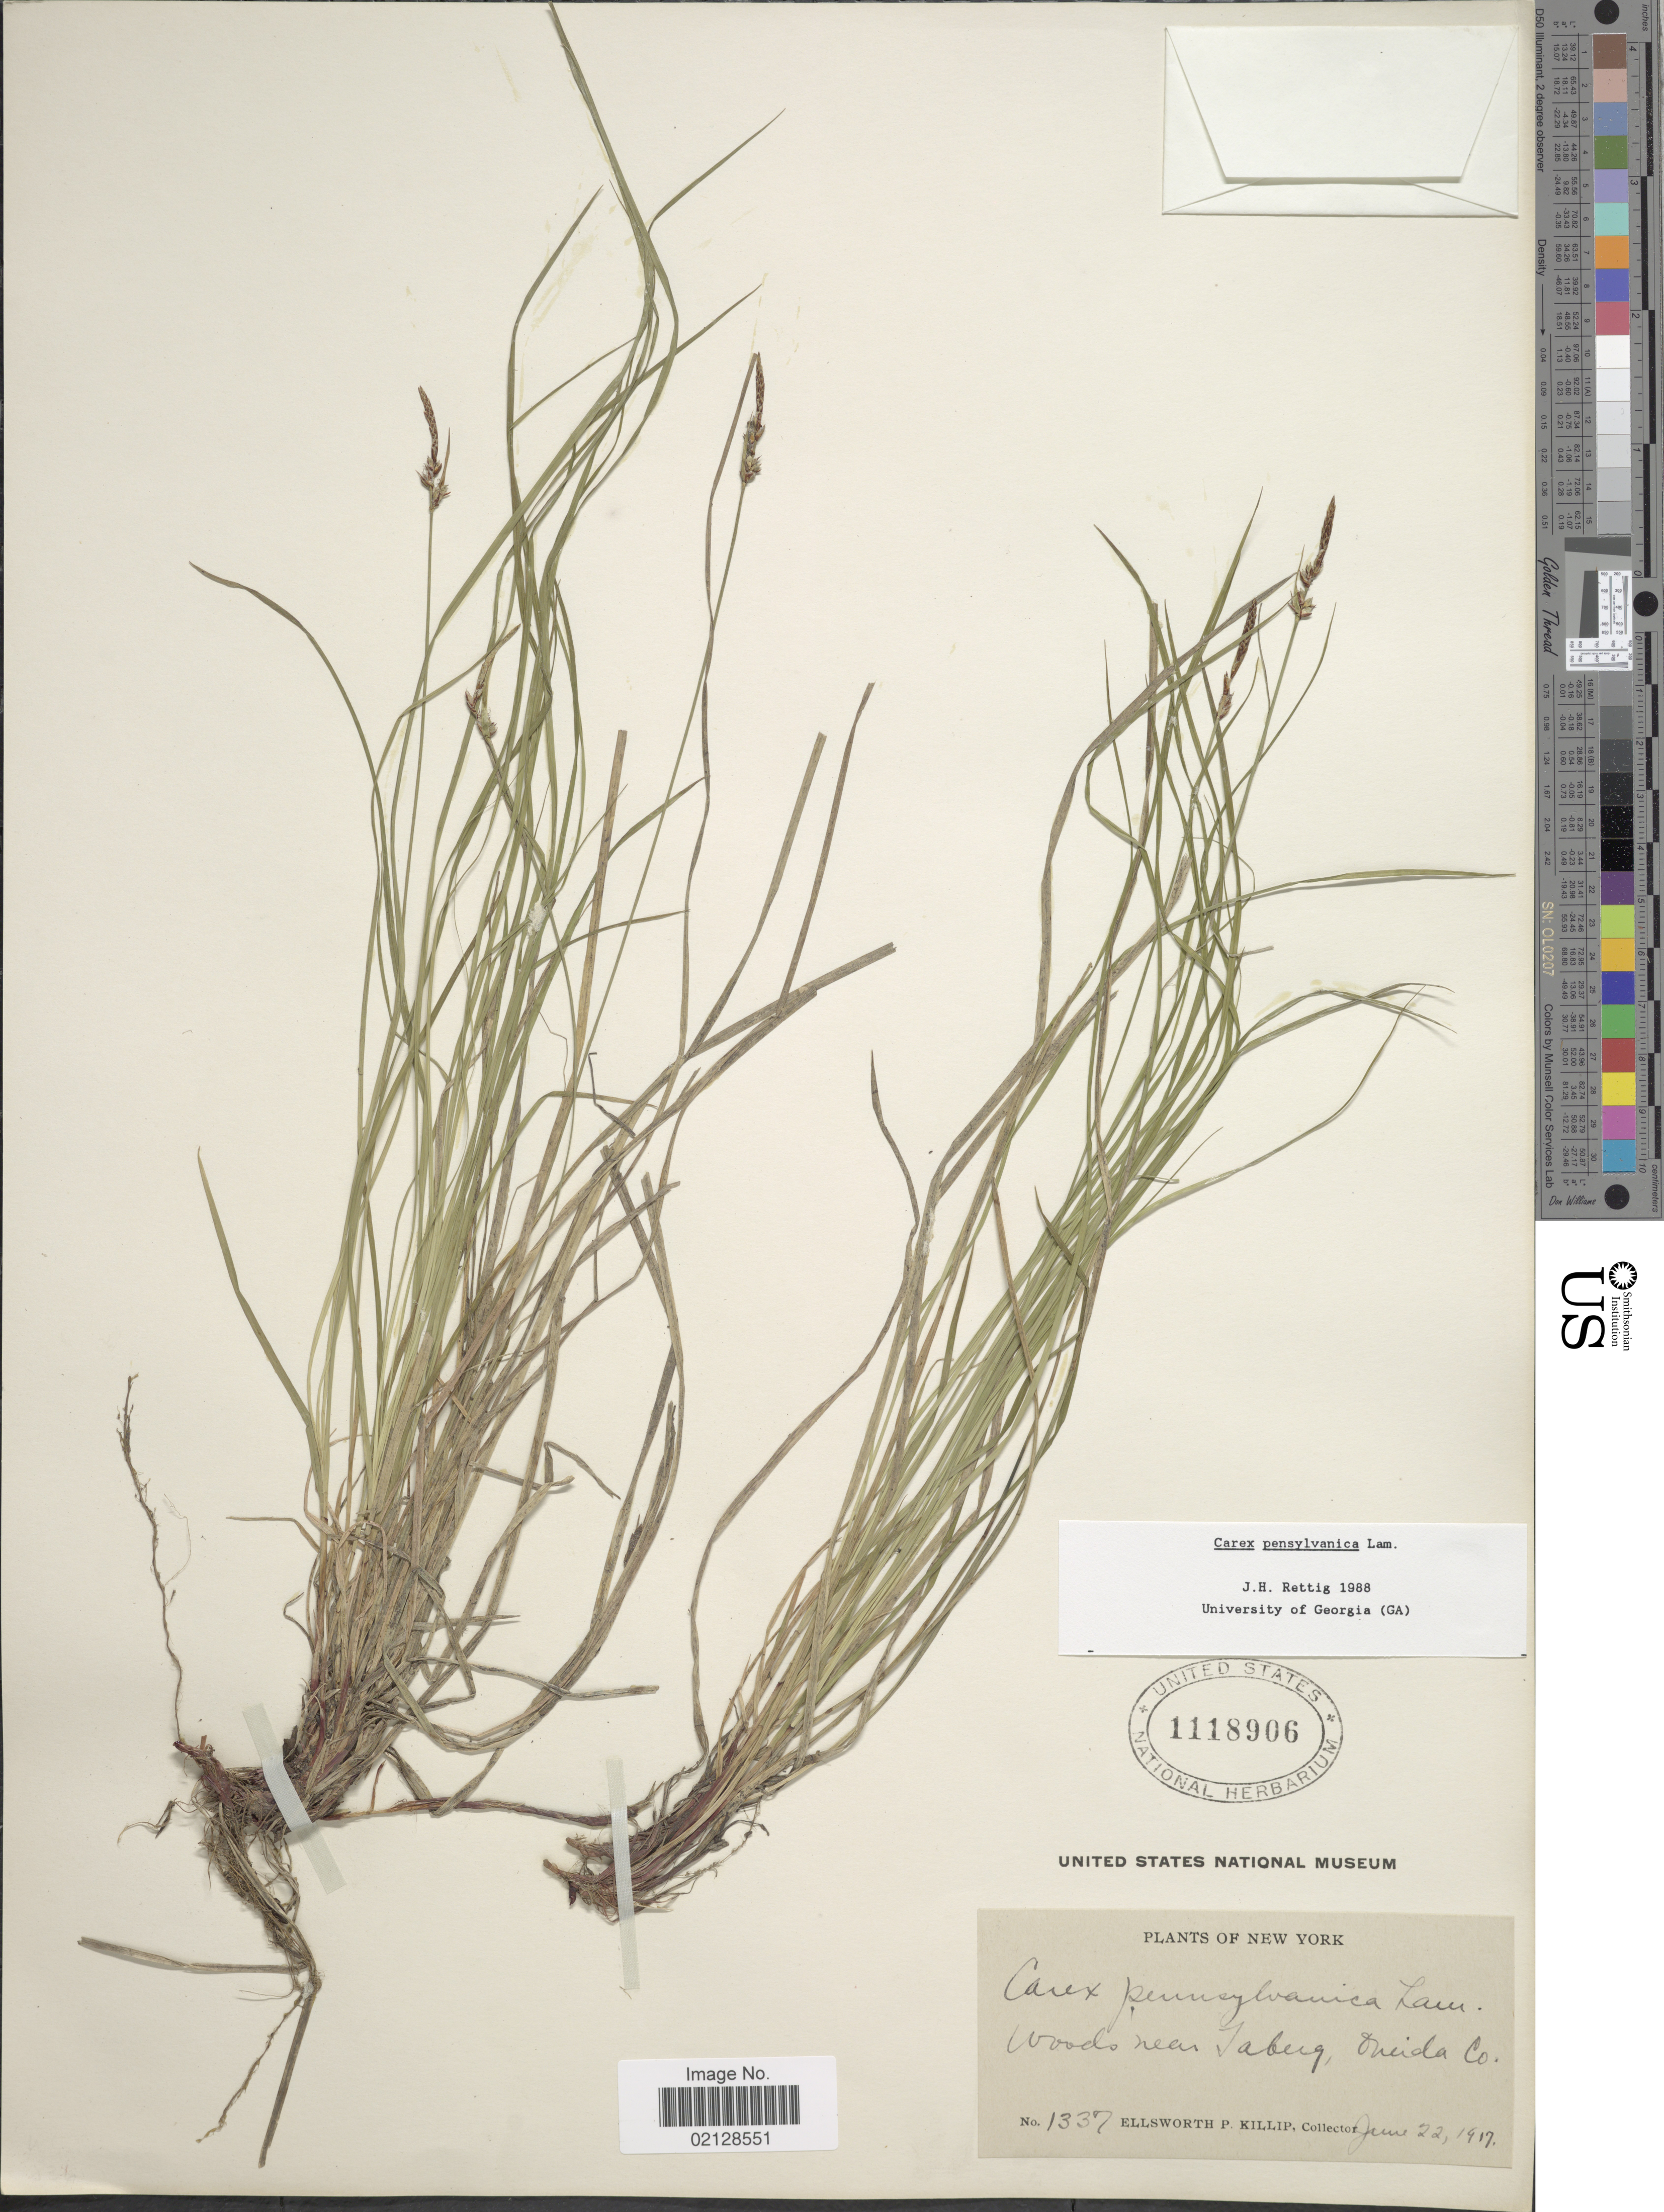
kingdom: Plantae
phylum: Tracheophyta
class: Liliopsida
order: Poales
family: Cyperaceae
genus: Carex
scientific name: Carex pensylvanica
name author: Lam.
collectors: E. P. Killip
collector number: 1337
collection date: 1917-06-22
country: United States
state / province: New York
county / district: Oneida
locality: Woods near Taberg, Oneida Co.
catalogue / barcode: US 118906